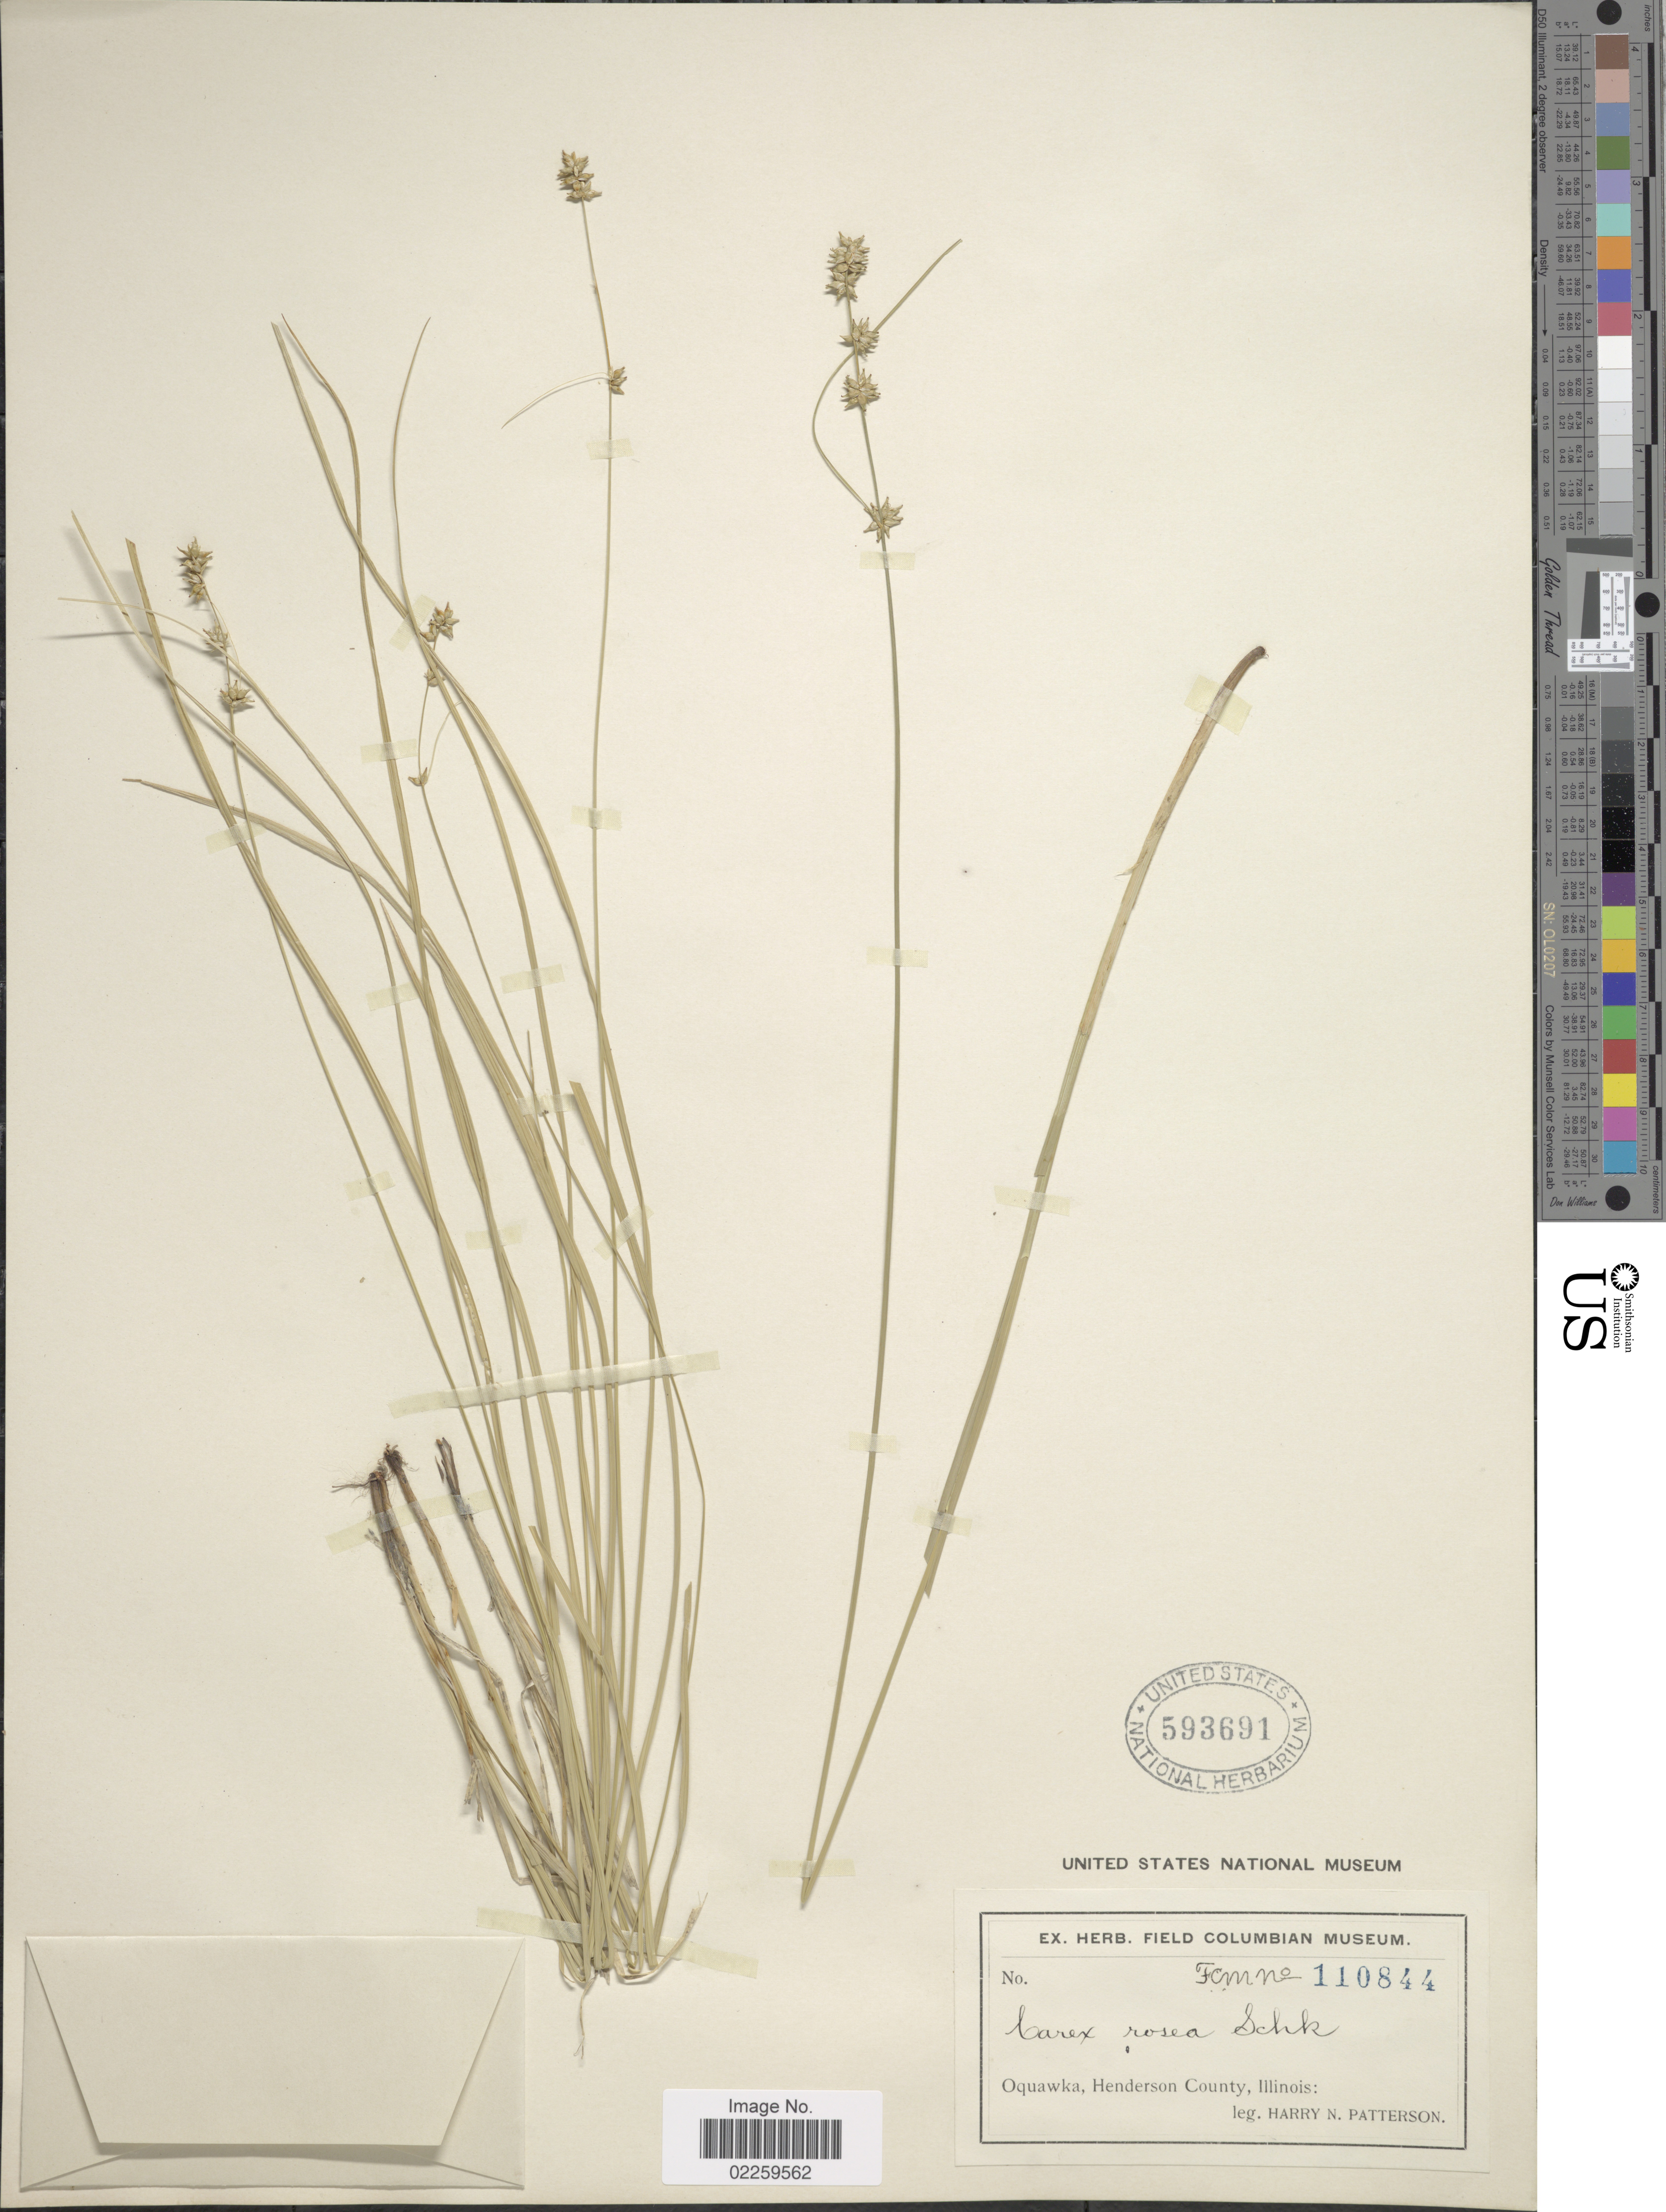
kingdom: Plantae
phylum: Tracheophyta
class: Liliopsida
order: Poales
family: Cyperaceae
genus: Carex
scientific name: Carex rosea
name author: Willd.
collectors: H. N. Patterson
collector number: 110844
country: United States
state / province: Illinois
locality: Oquawka, Henderson County, Illinois.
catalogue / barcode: US 593691